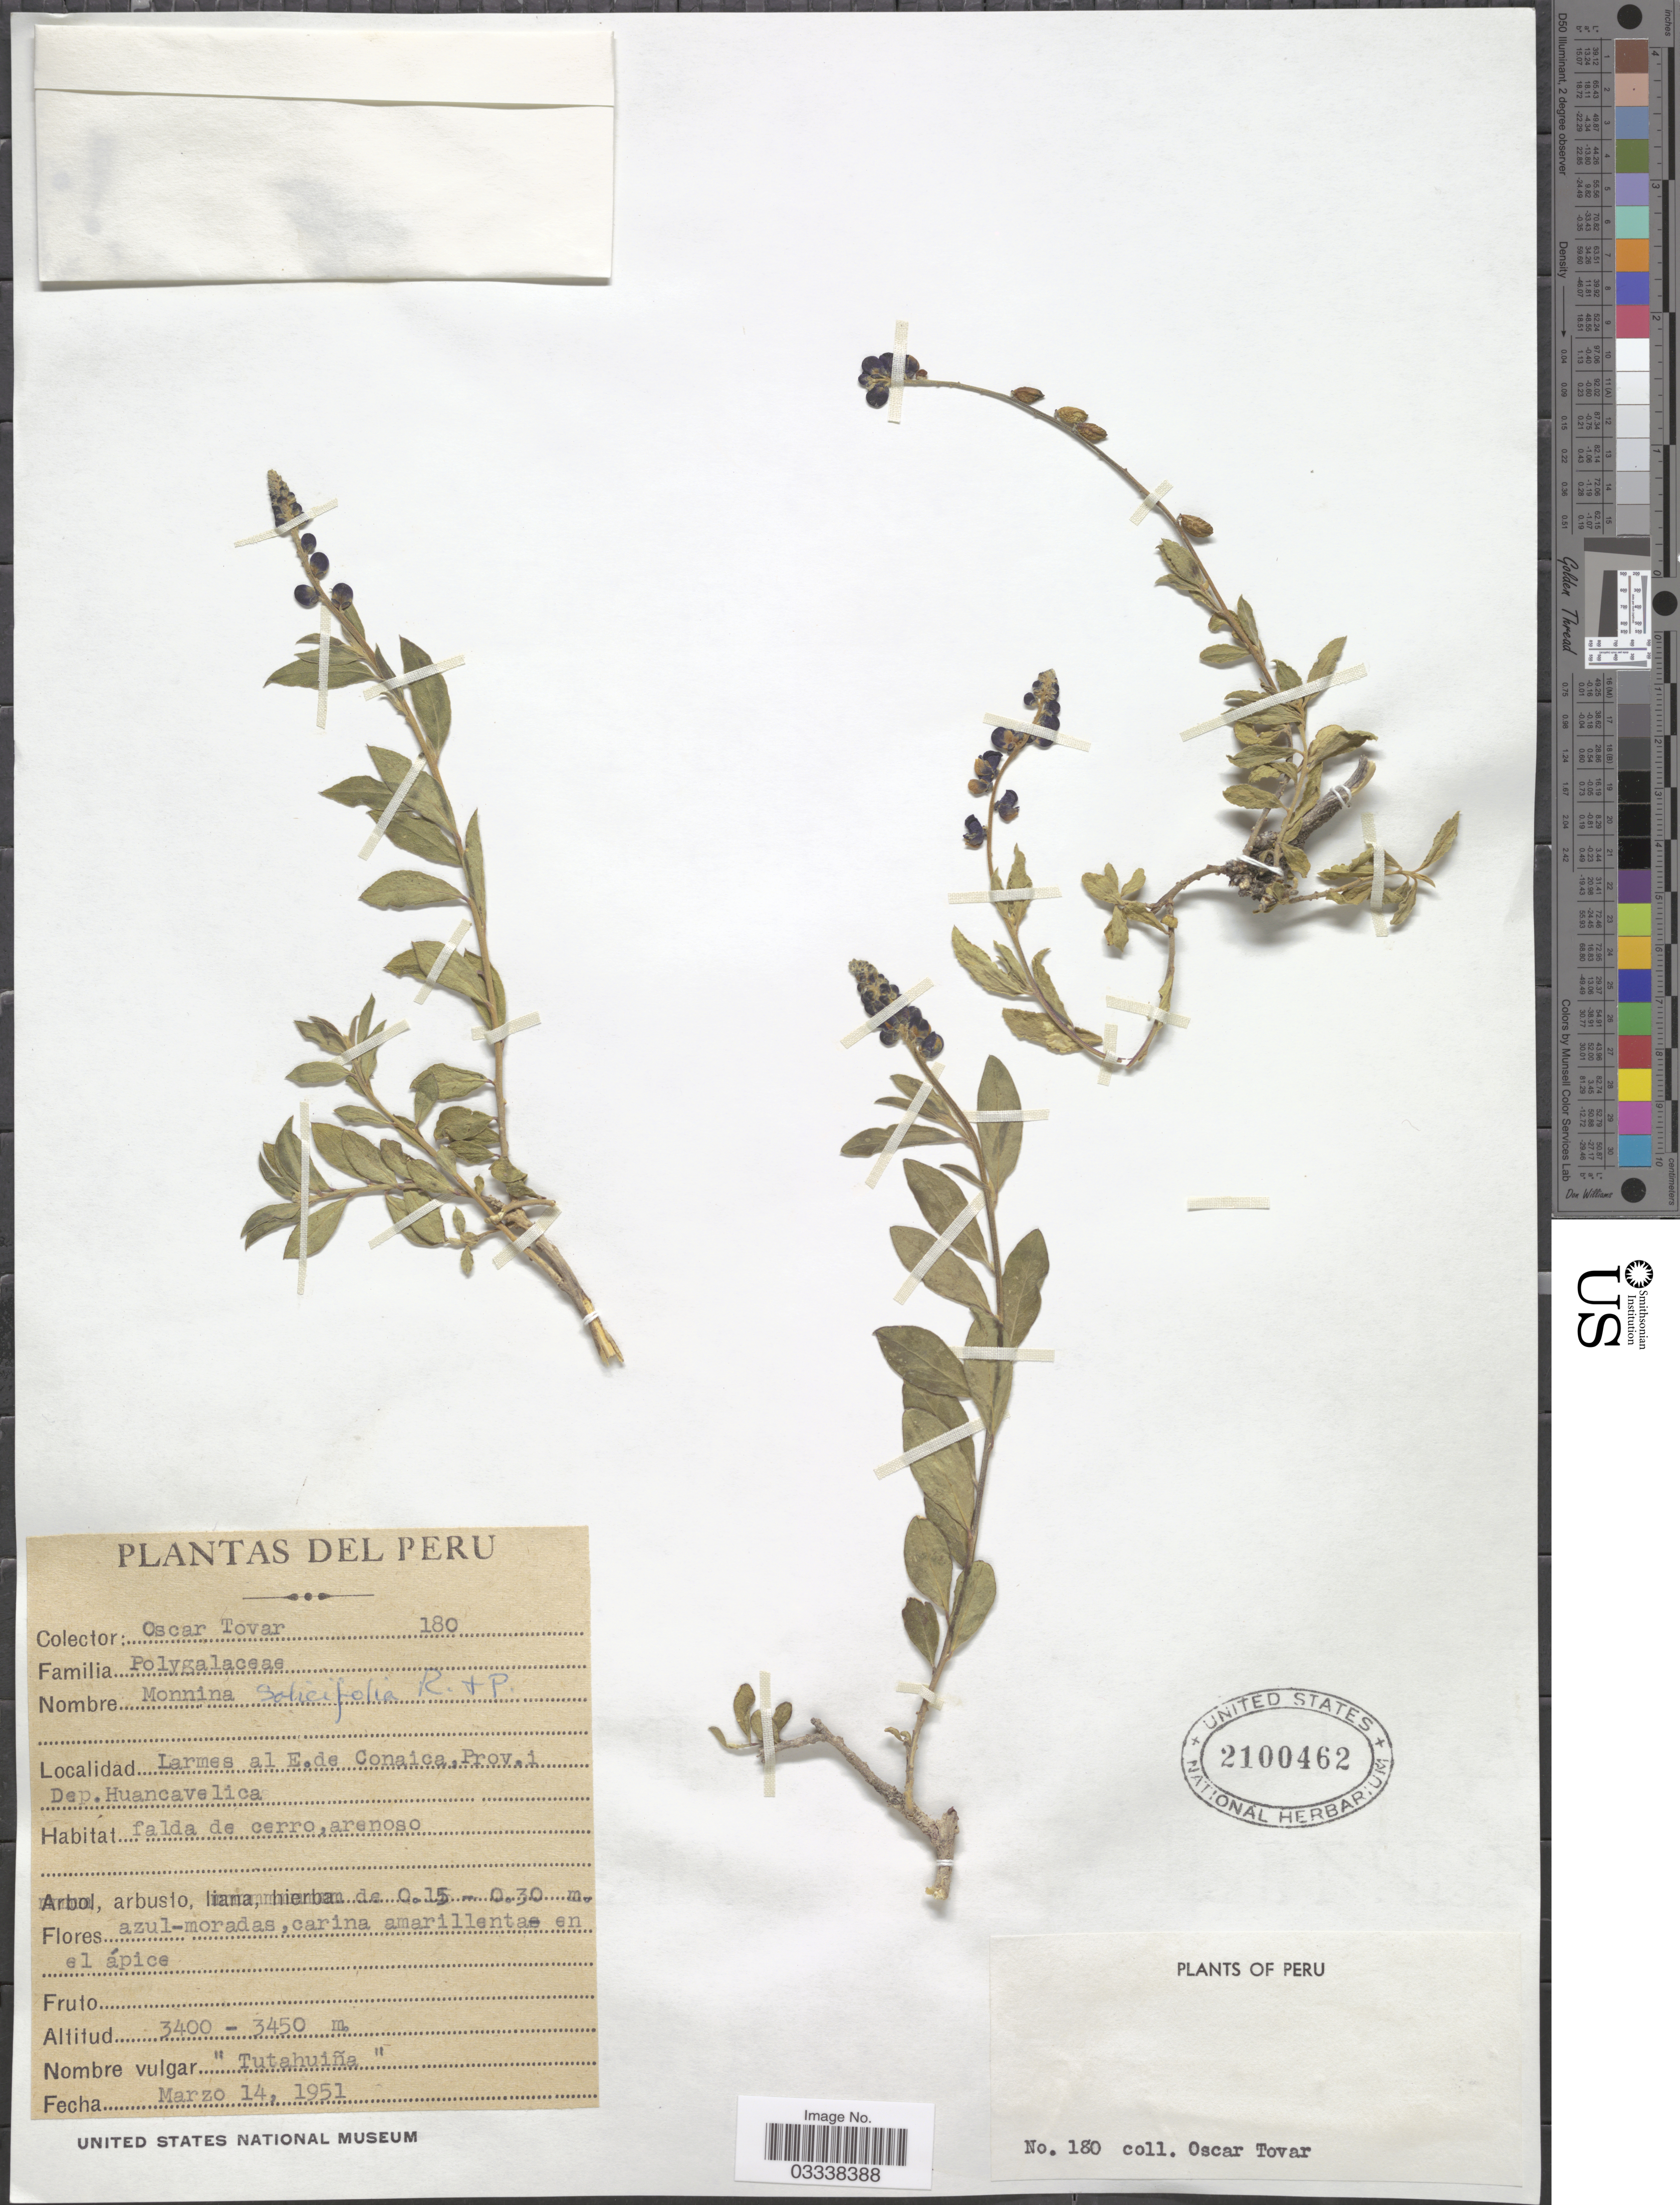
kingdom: Plantae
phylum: Tracheophyta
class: Magnoliopsida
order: Fabales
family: Polygalaceae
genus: Monnina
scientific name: Monnina salicifolia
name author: Ruiz & Pav.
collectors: Ó. Tovar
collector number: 180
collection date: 1951-03-14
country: Peru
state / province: Huancavelica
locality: Larmes al E. de Conaica. Prov. i Dep. Huancavelica.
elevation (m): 3400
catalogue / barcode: US 2100462